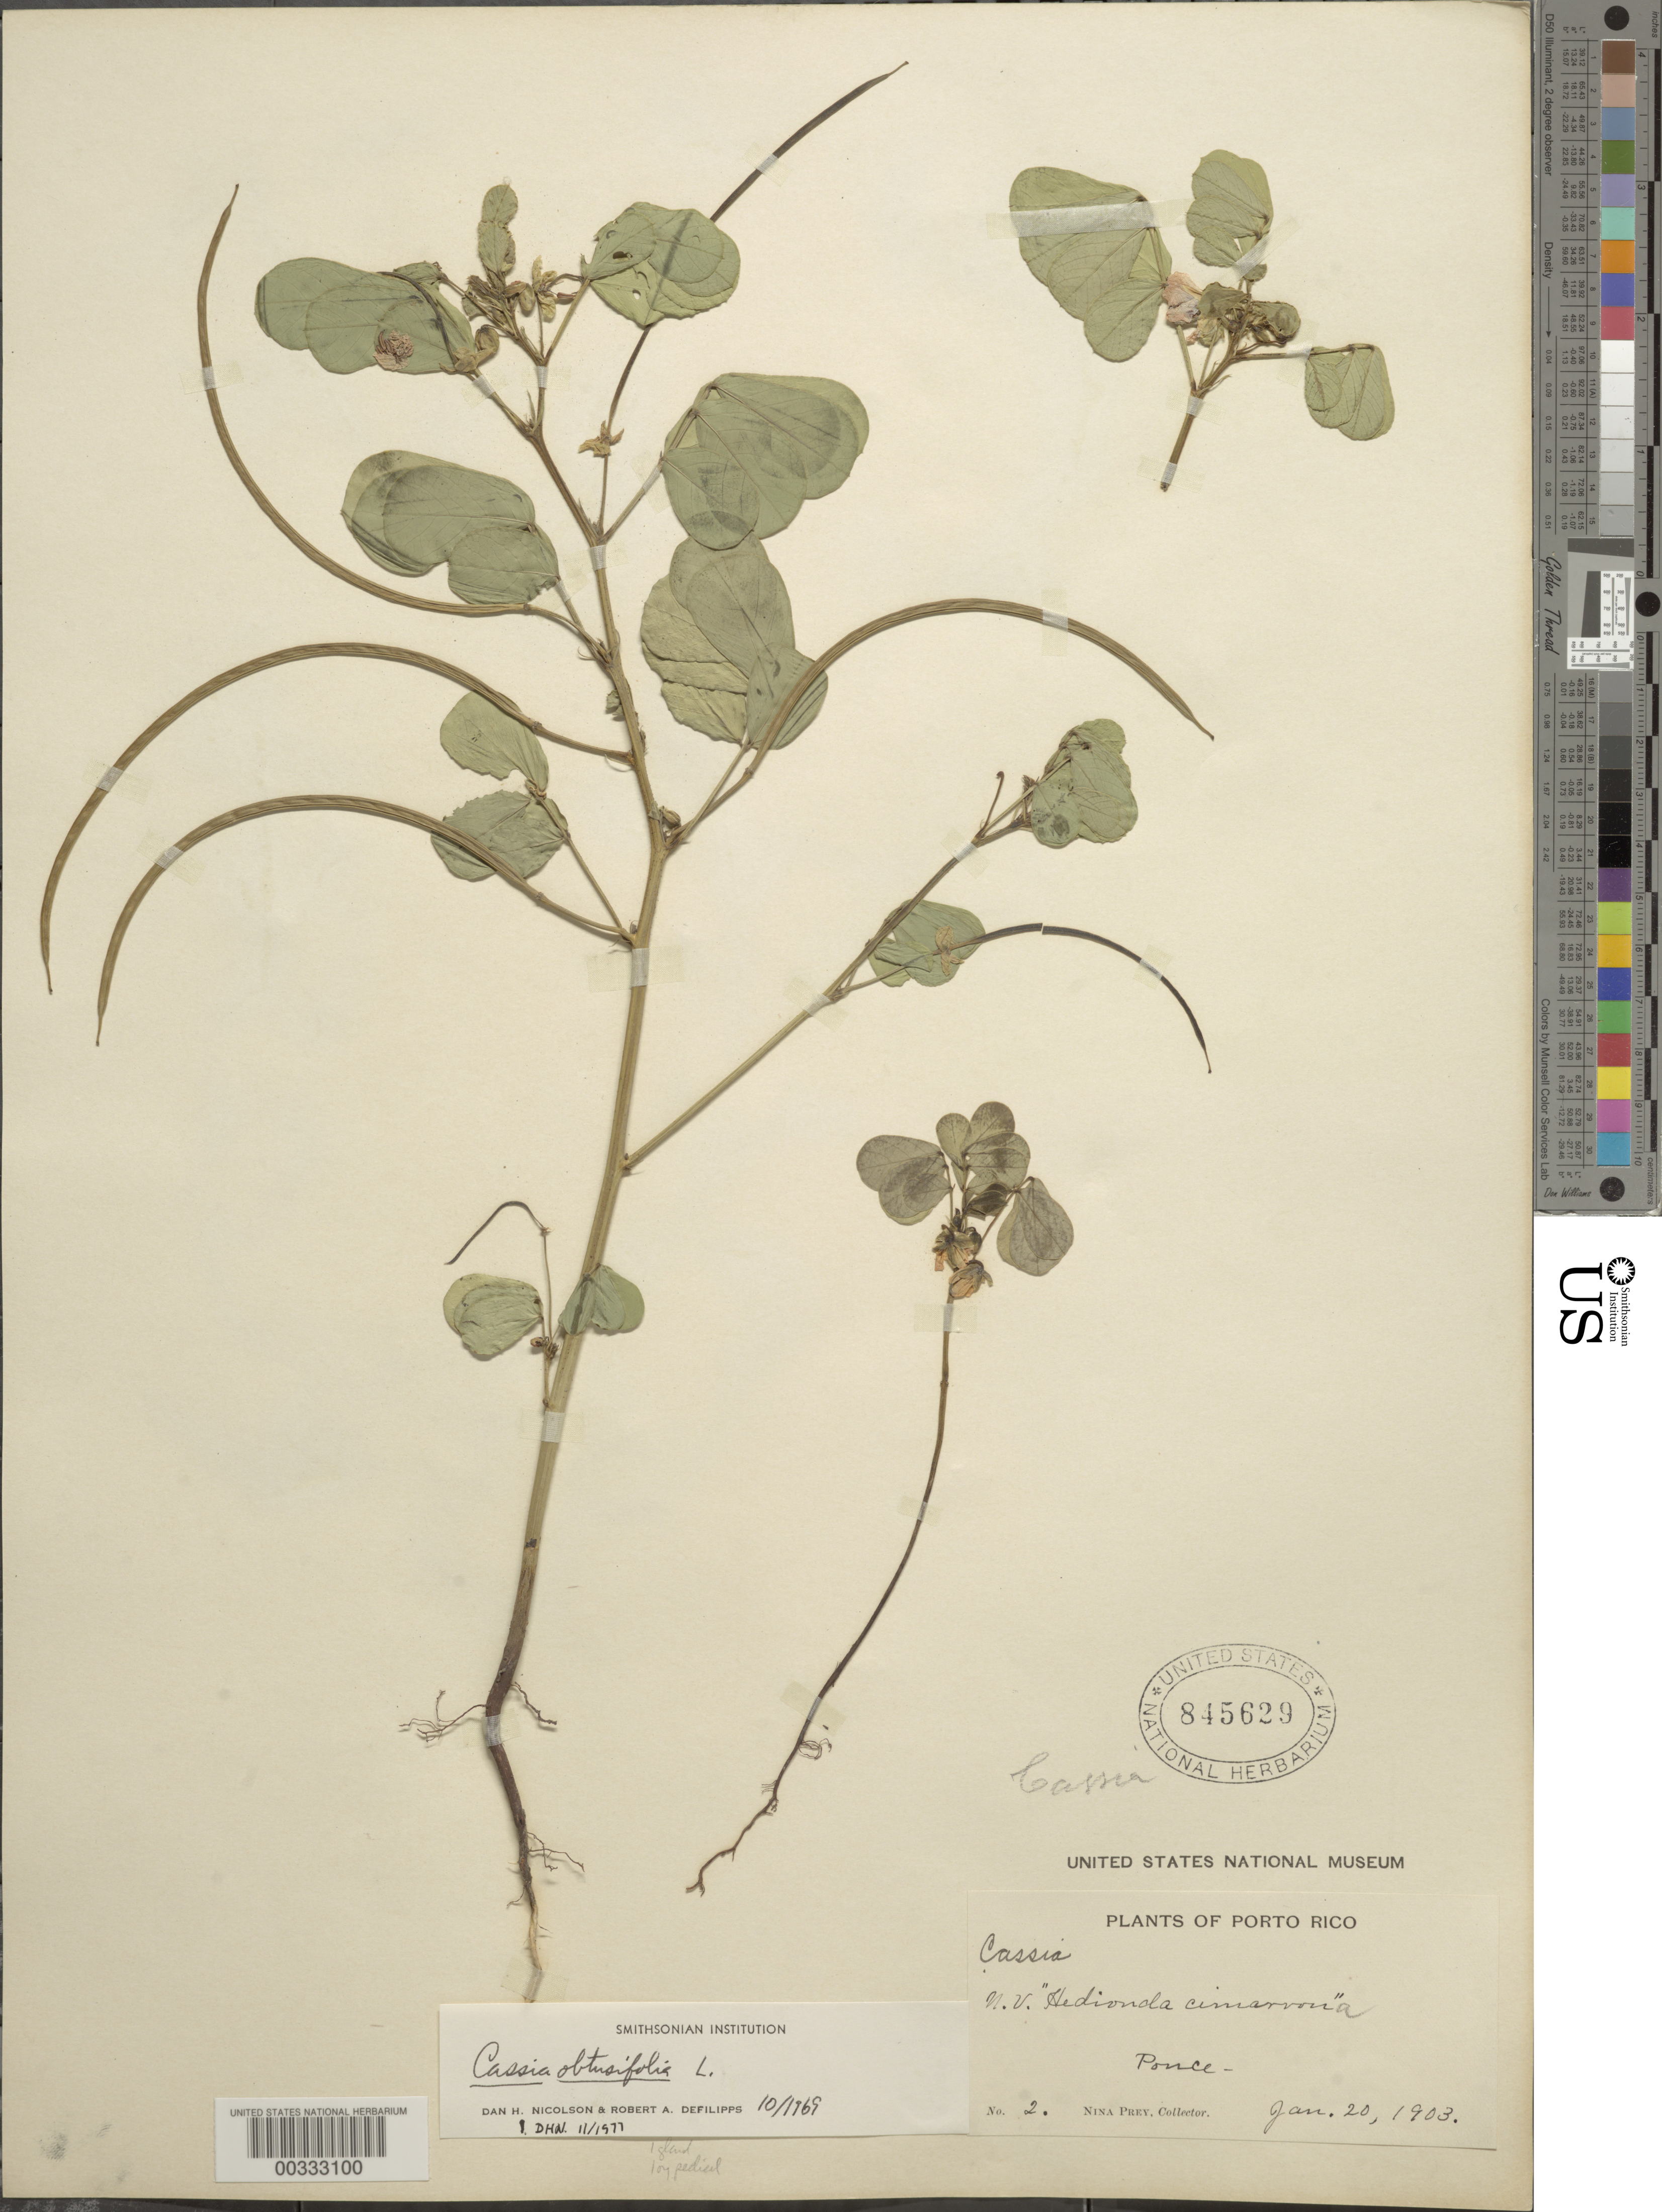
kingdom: Plantae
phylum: Tracheophyta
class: Magnoliopsida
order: Fabales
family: Fabaceae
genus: Senna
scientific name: Senna obtusifolia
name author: (L.) H.S. Irwin & Barneby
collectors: N. Prey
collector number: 2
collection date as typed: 20 Jan 1903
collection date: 1903-01-20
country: Puerto Rico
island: Greater Antilles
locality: Ponce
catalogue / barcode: US 845629